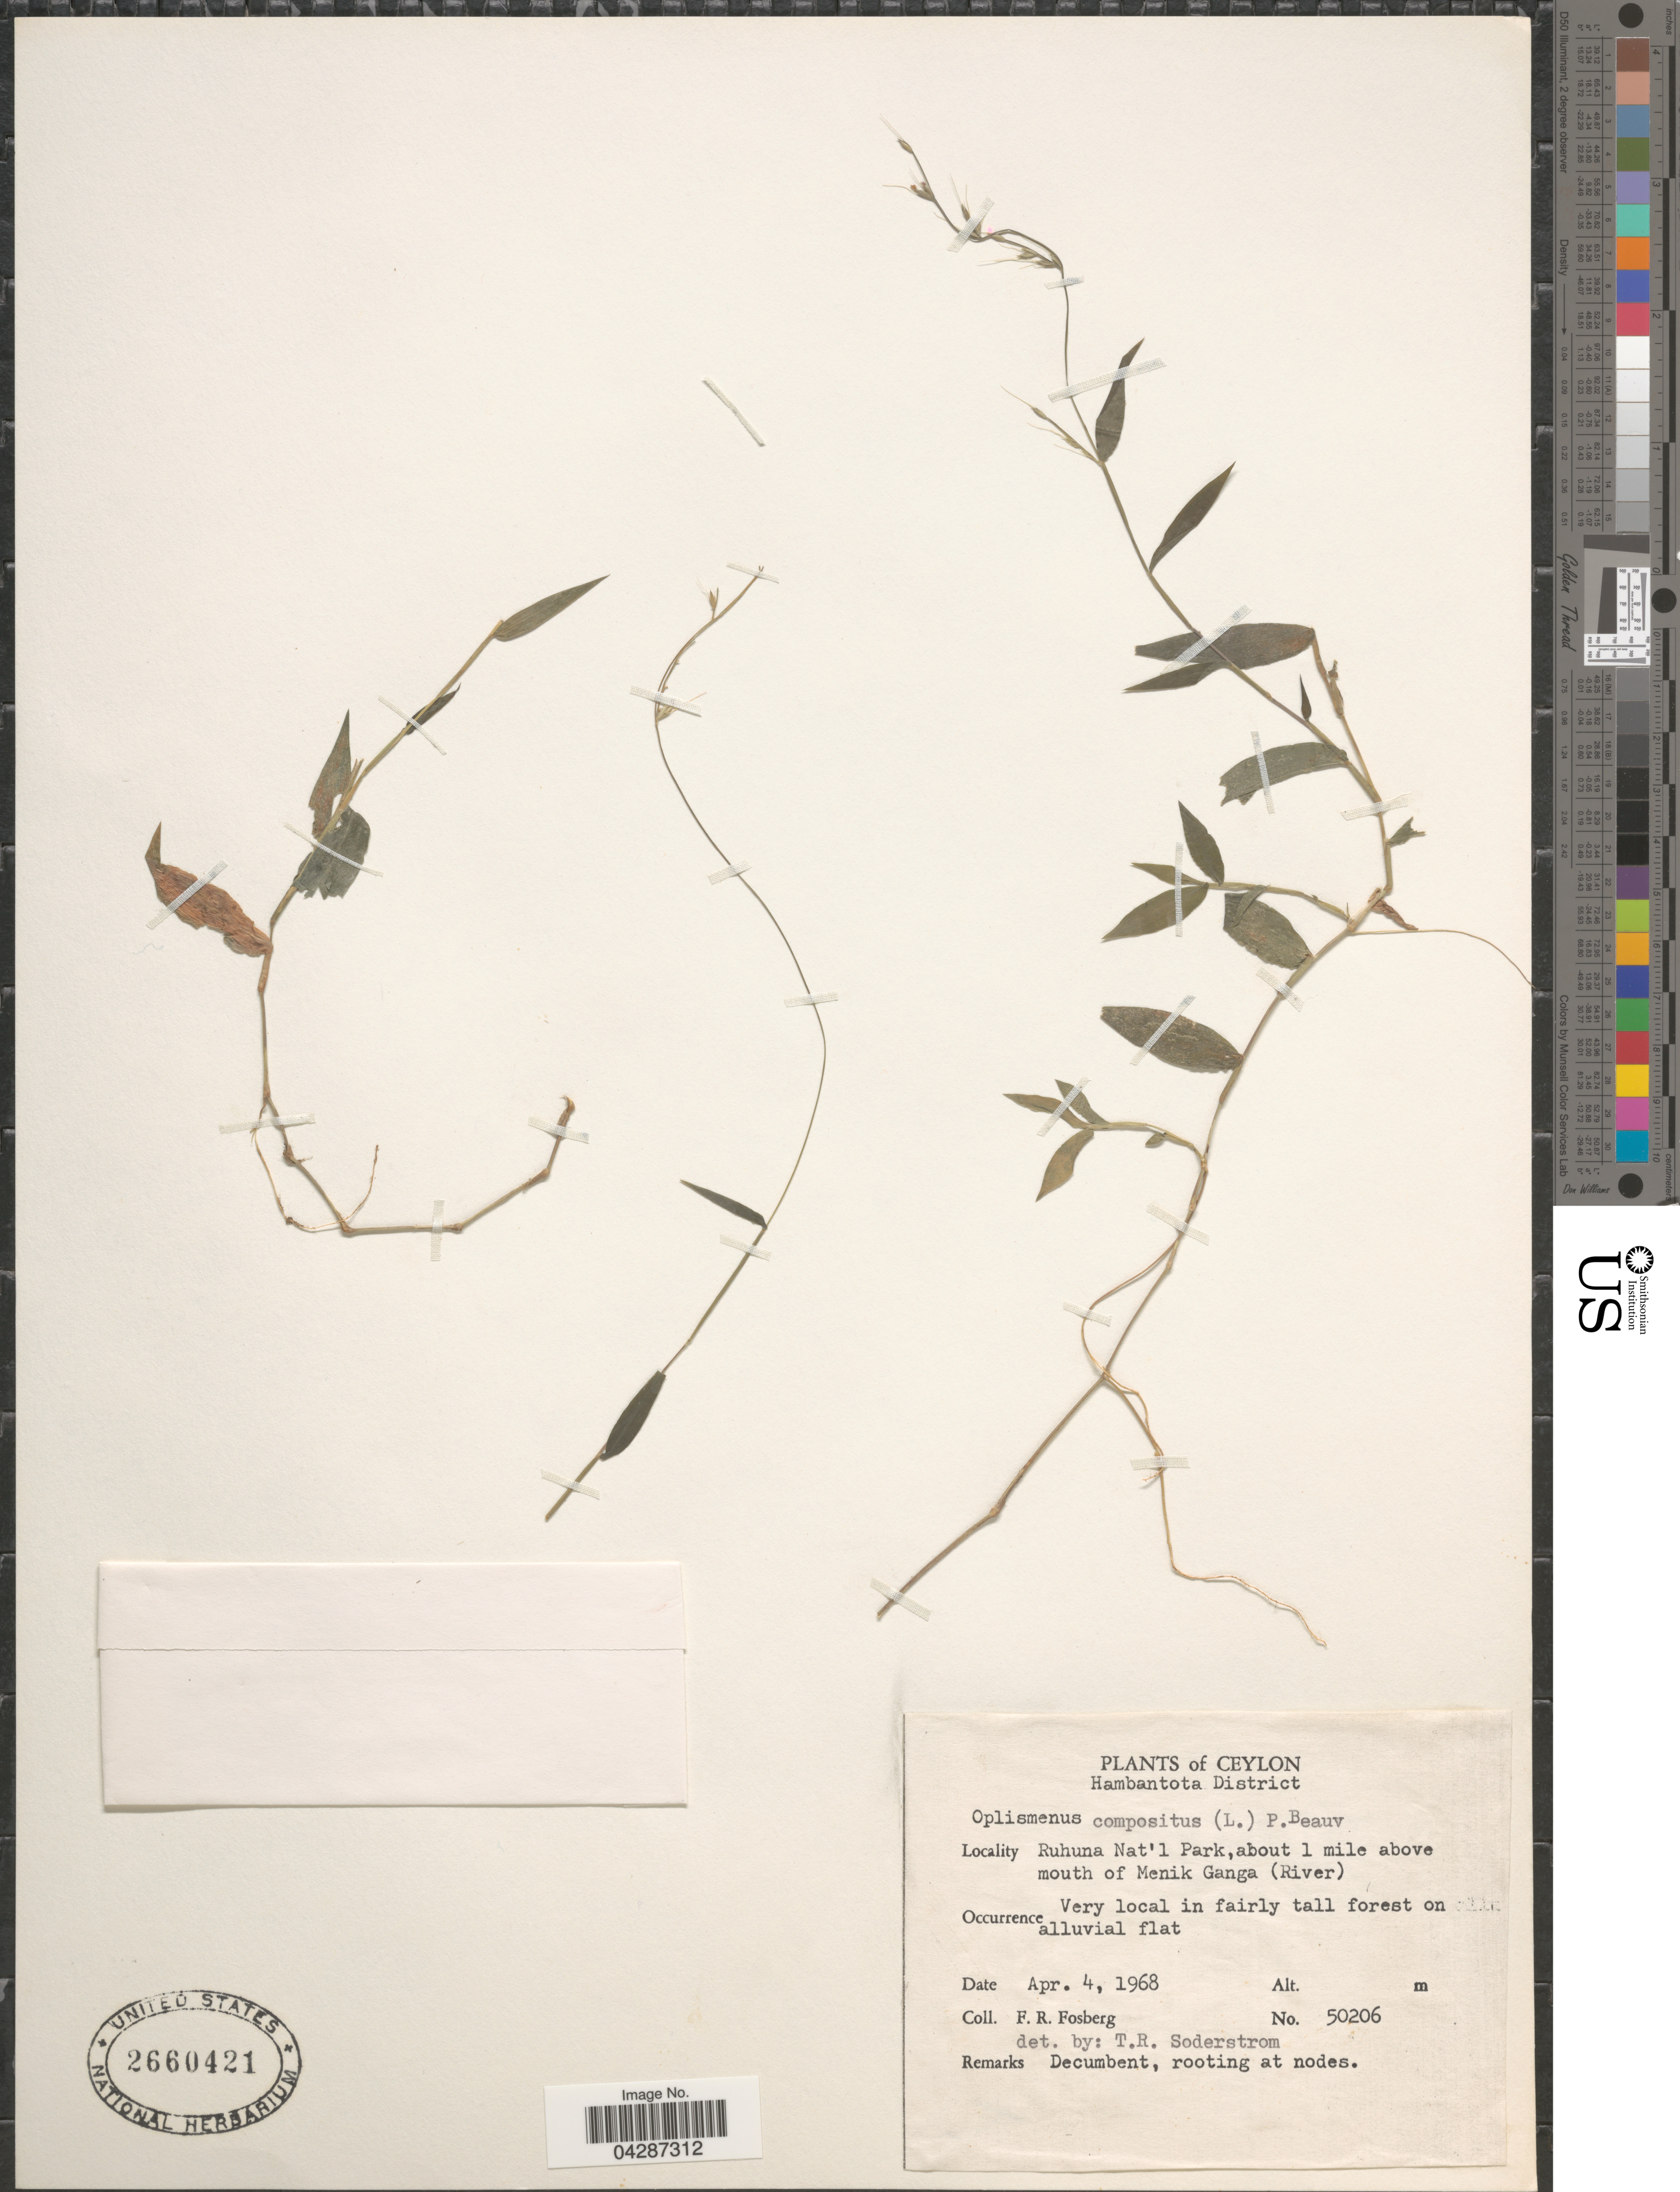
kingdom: Plantae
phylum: Tracheophyta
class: Liliopsida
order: Poales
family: Poaceae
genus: Oplismenus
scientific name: Oplismenus compositus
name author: (L.) P. Beauv.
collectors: F. R. Fosberg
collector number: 50206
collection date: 1968-04-04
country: Sri Lanka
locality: Ceylon. Hambantota District. Ruhuna Nat'l Park, about 1 mile above mouth of Menik Ganga (River). Very local in fairly tall forest on alluvial flat.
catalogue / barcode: US 2660421